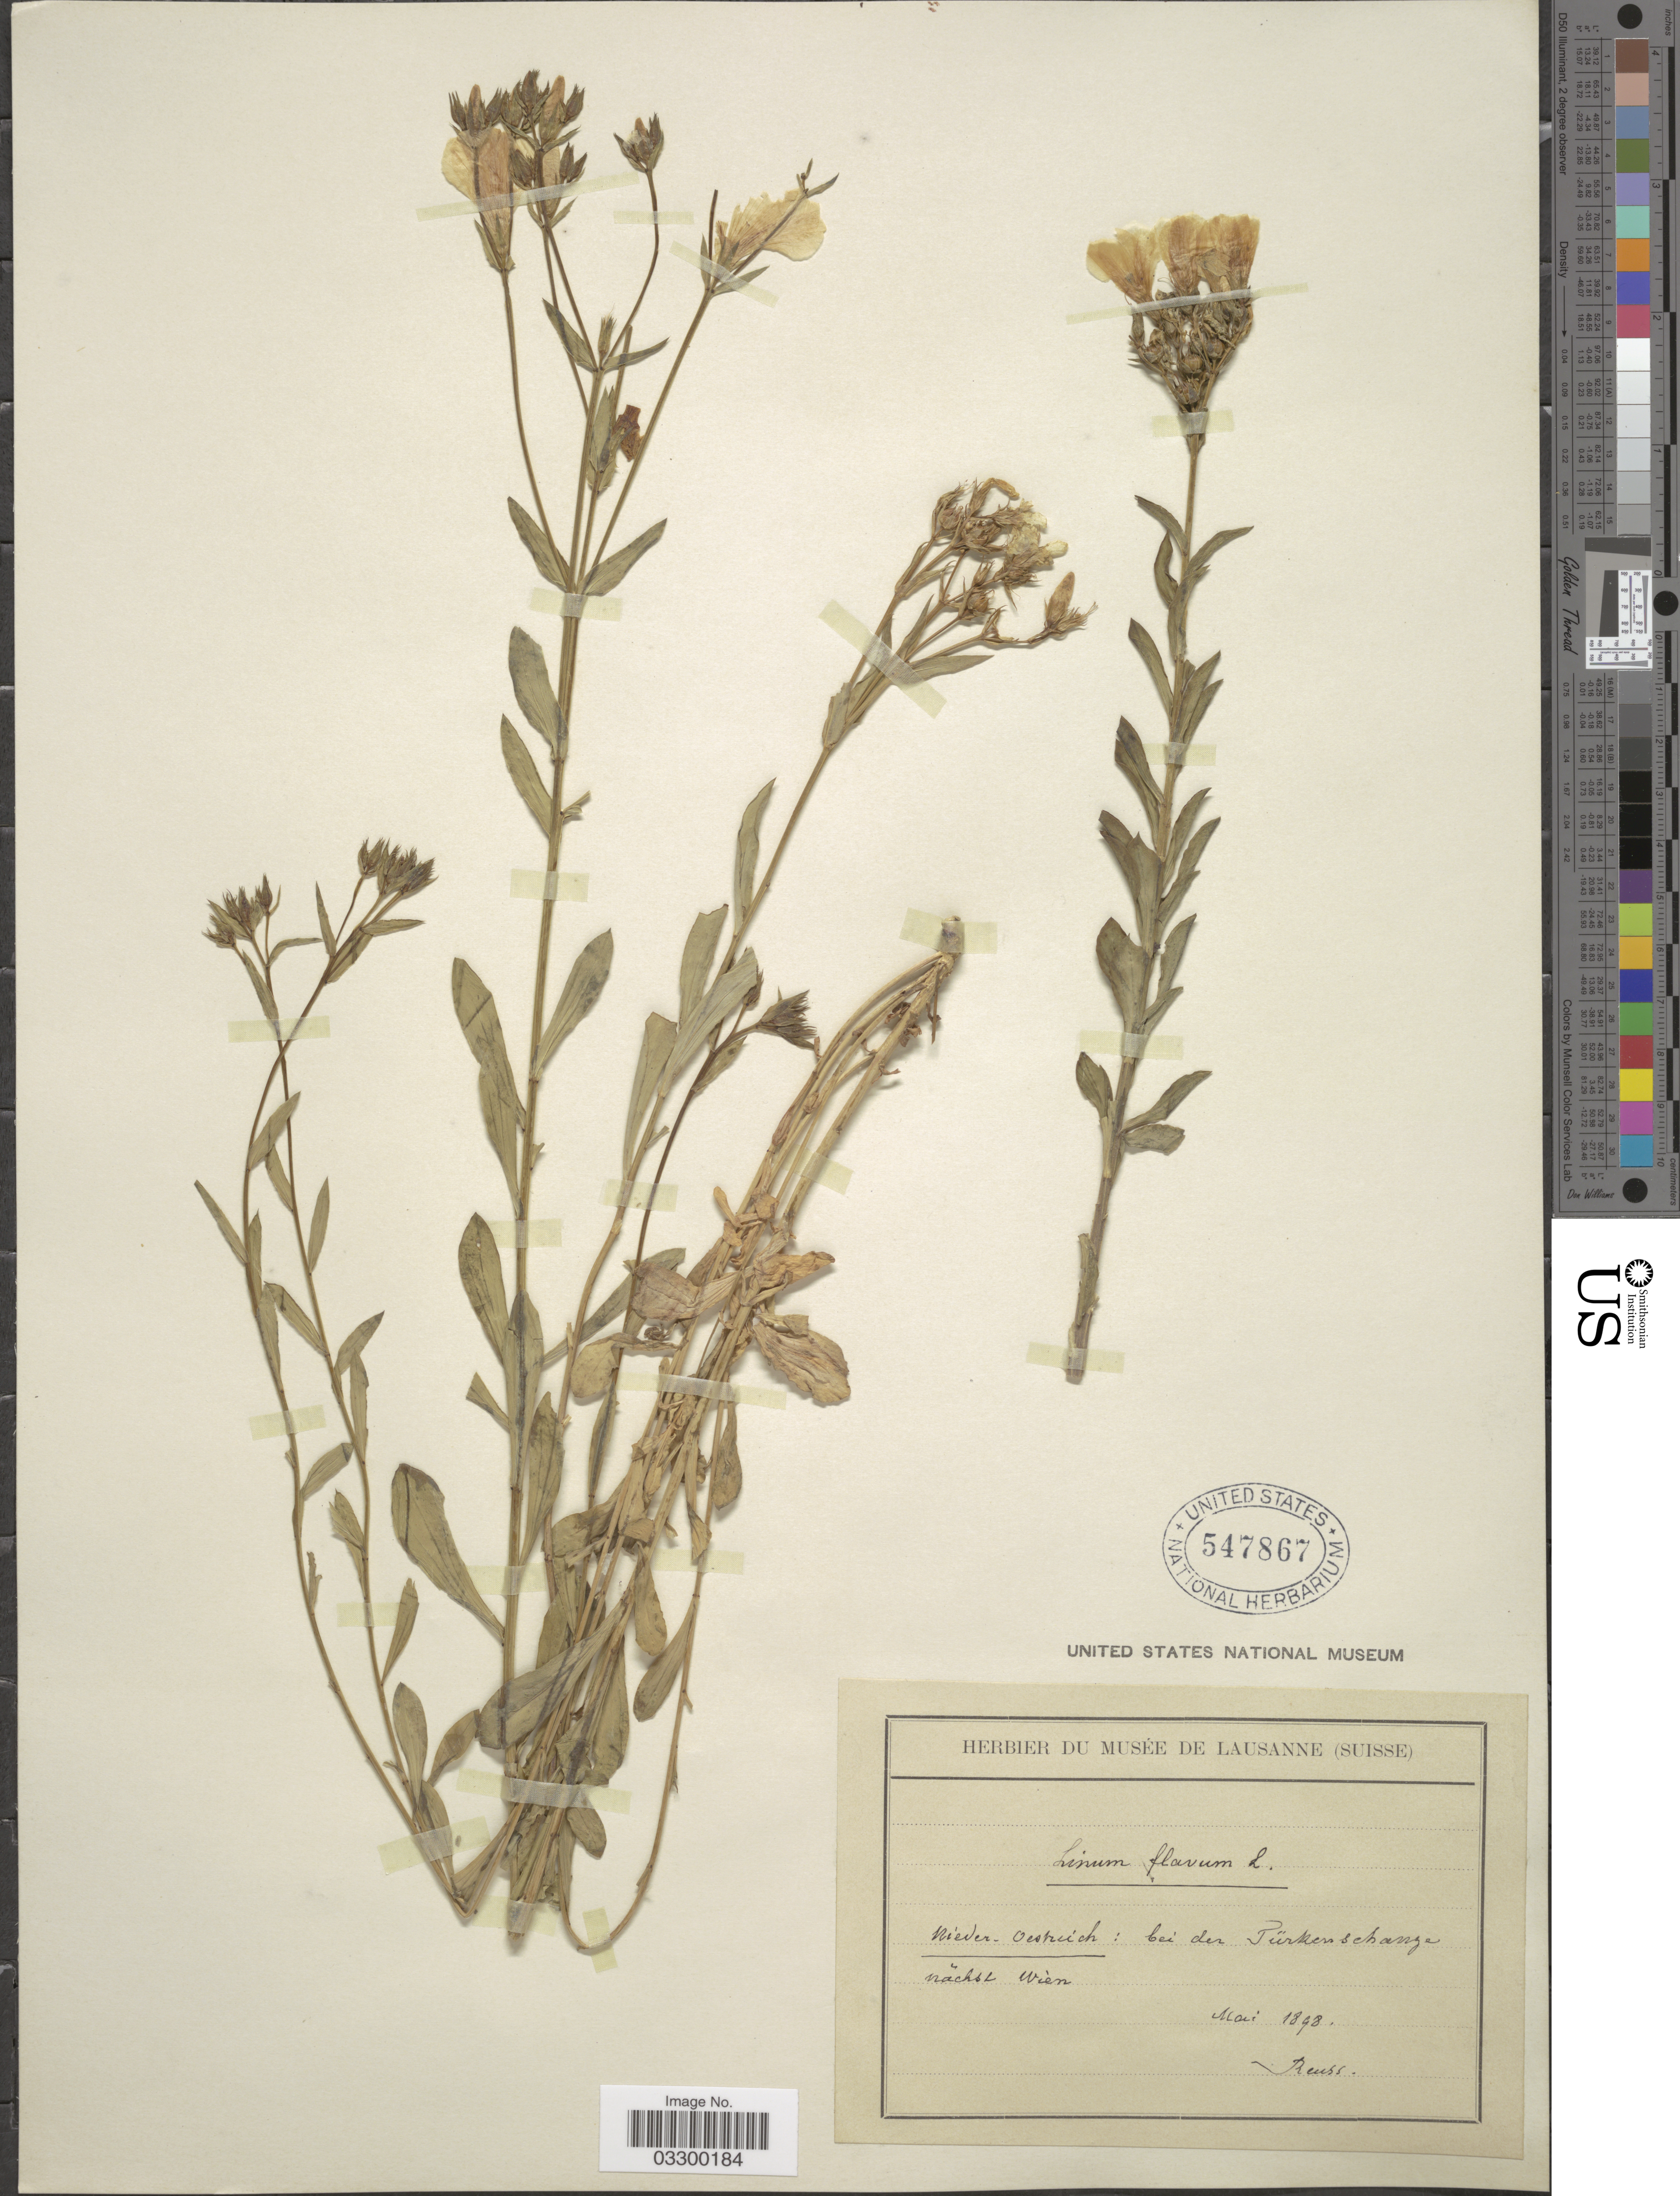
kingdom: Plantae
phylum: Tracheophyta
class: Magnoliopsida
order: Malpighiales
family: Linaceae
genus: Linum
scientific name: Linum flavum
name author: L.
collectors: Reuss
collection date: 1898-05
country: Austria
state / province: Niederosterreich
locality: Nieder - Oestreich: bei der Türkenschange nächst Wien.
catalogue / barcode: US 547867